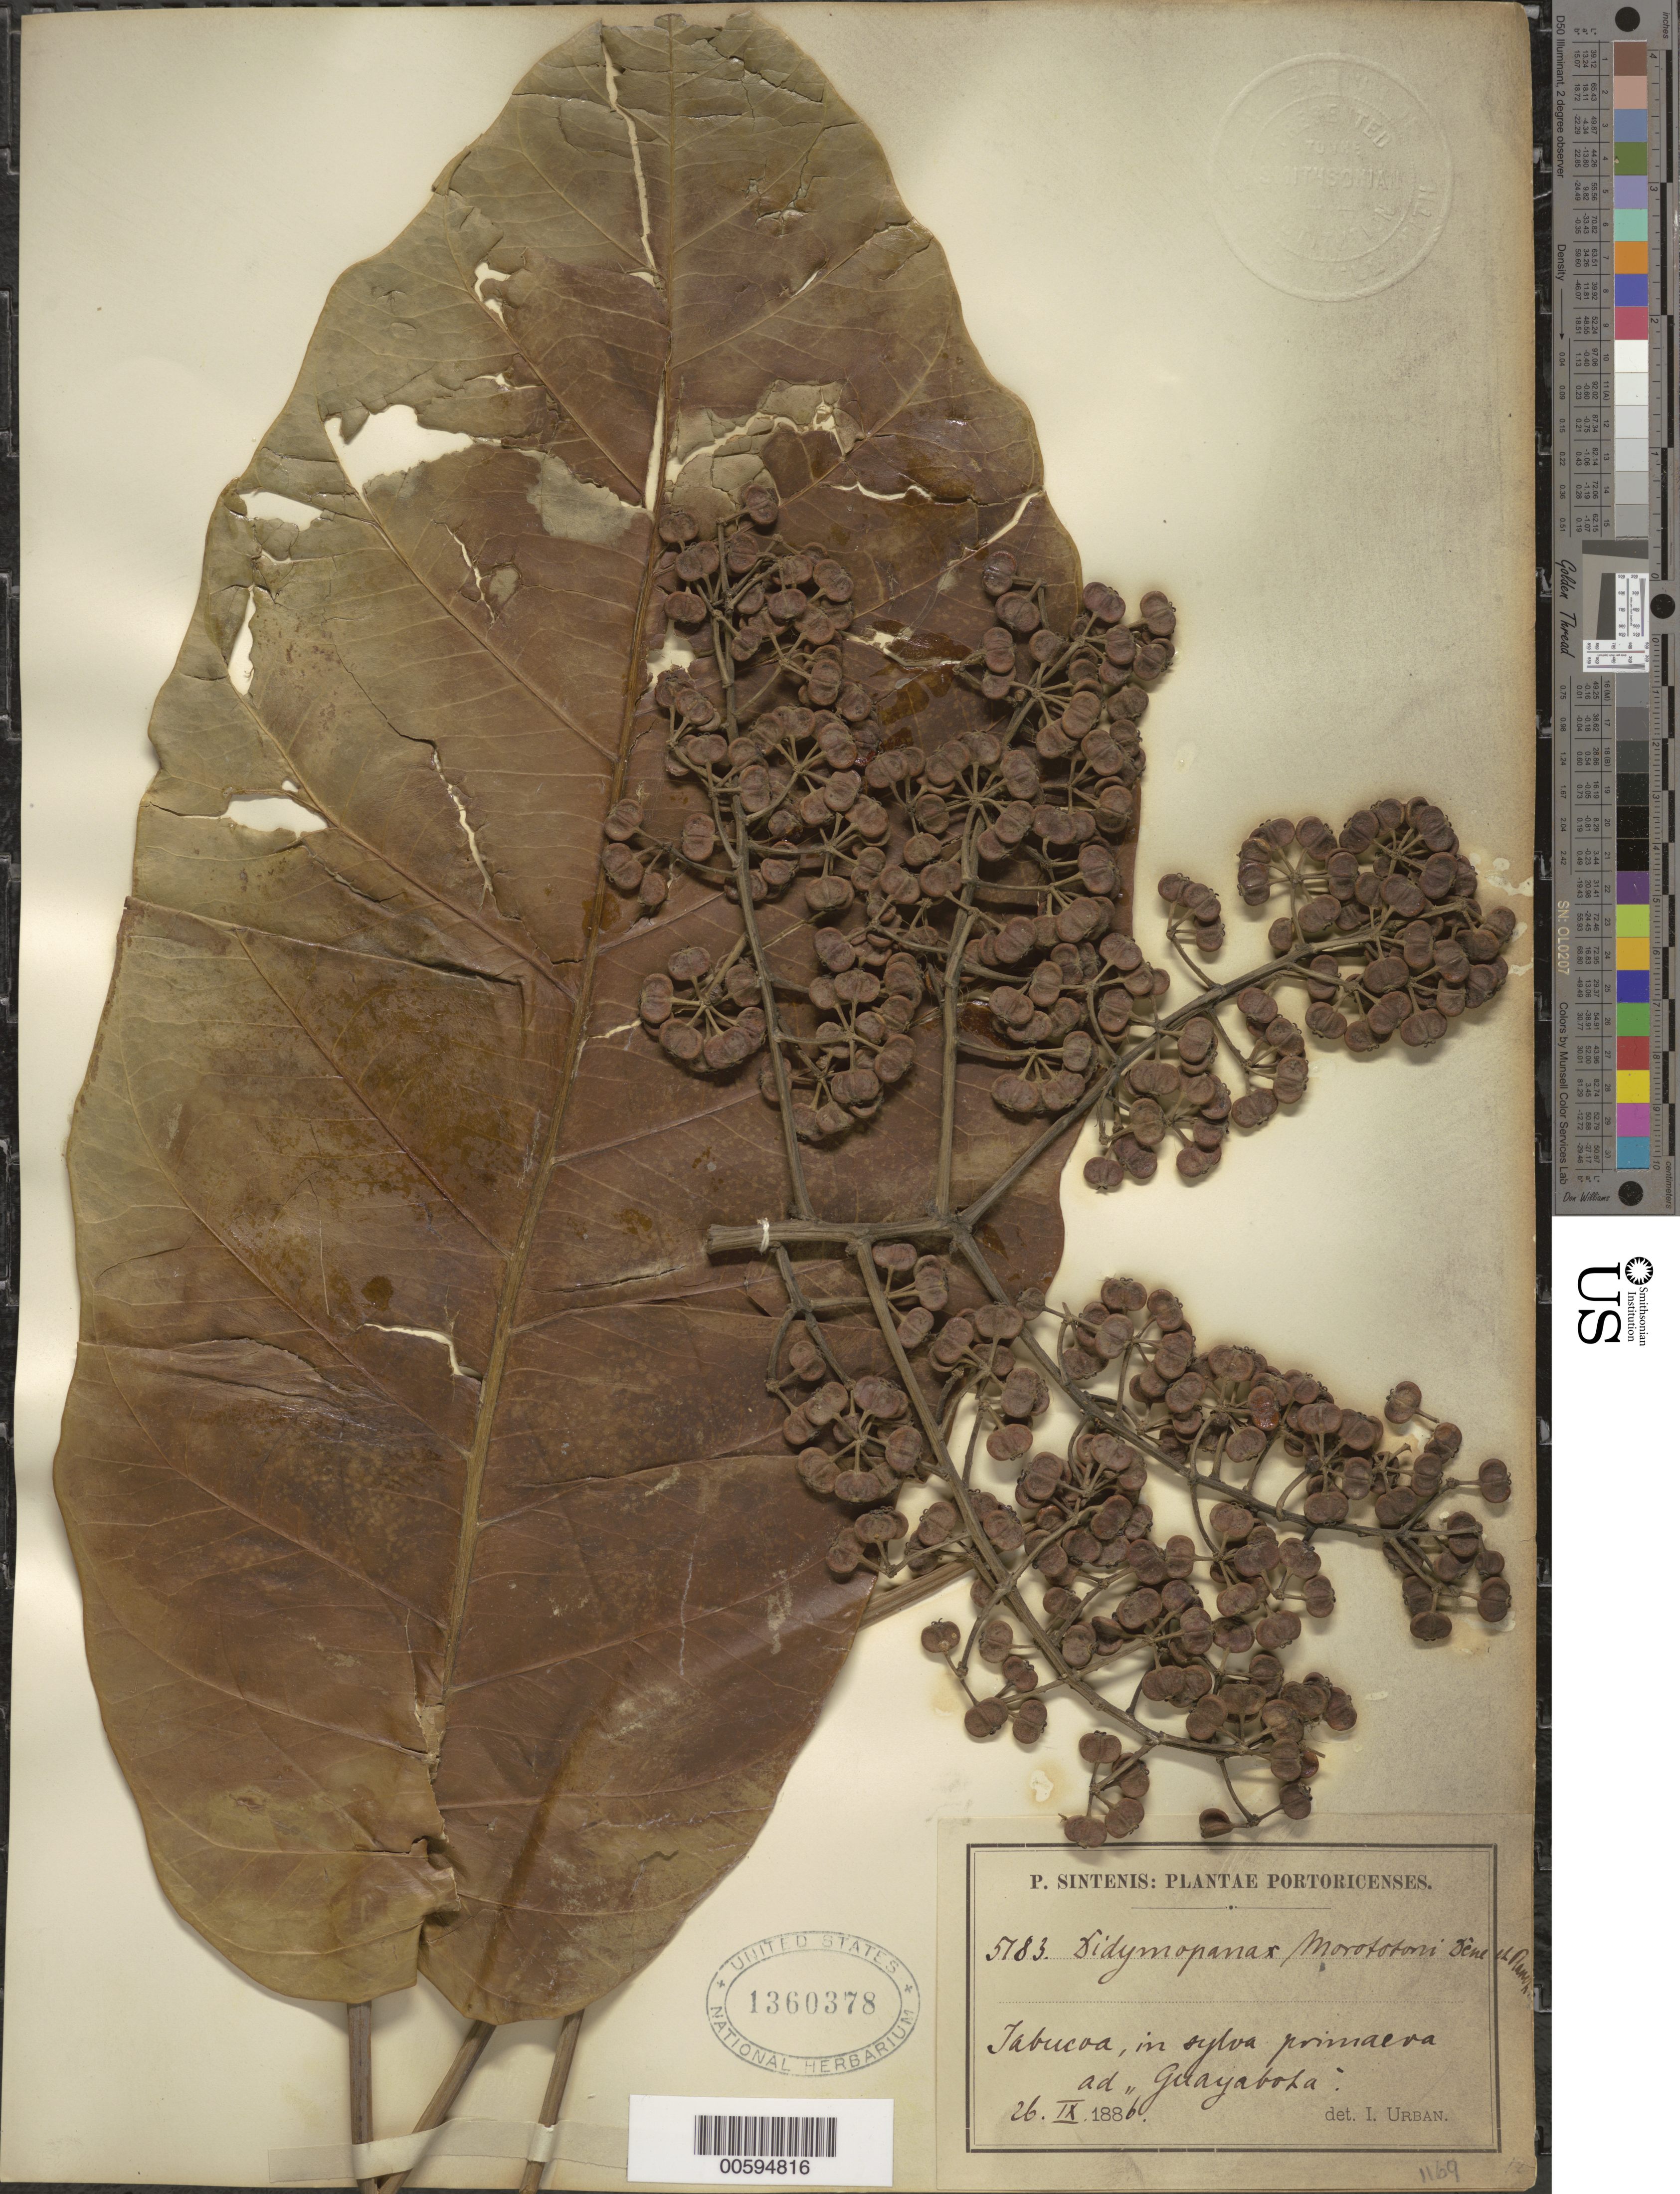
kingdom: Plantae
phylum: Tracheophyta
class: Magnoliopsida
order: Apiales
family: Araliaceae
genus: Schefflera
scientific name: Schefflera morototoni (Aubl.) Maguire, Steyerm. & Frodin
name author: (Aubl.) Maguire et al.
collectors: P. Sintenis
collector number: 5183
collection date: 1886-09-26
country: Puerto Rico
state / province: Yabucoa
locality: Tabucoa, in sylva primaera ad, Guayabola.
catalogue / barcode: US 1360378